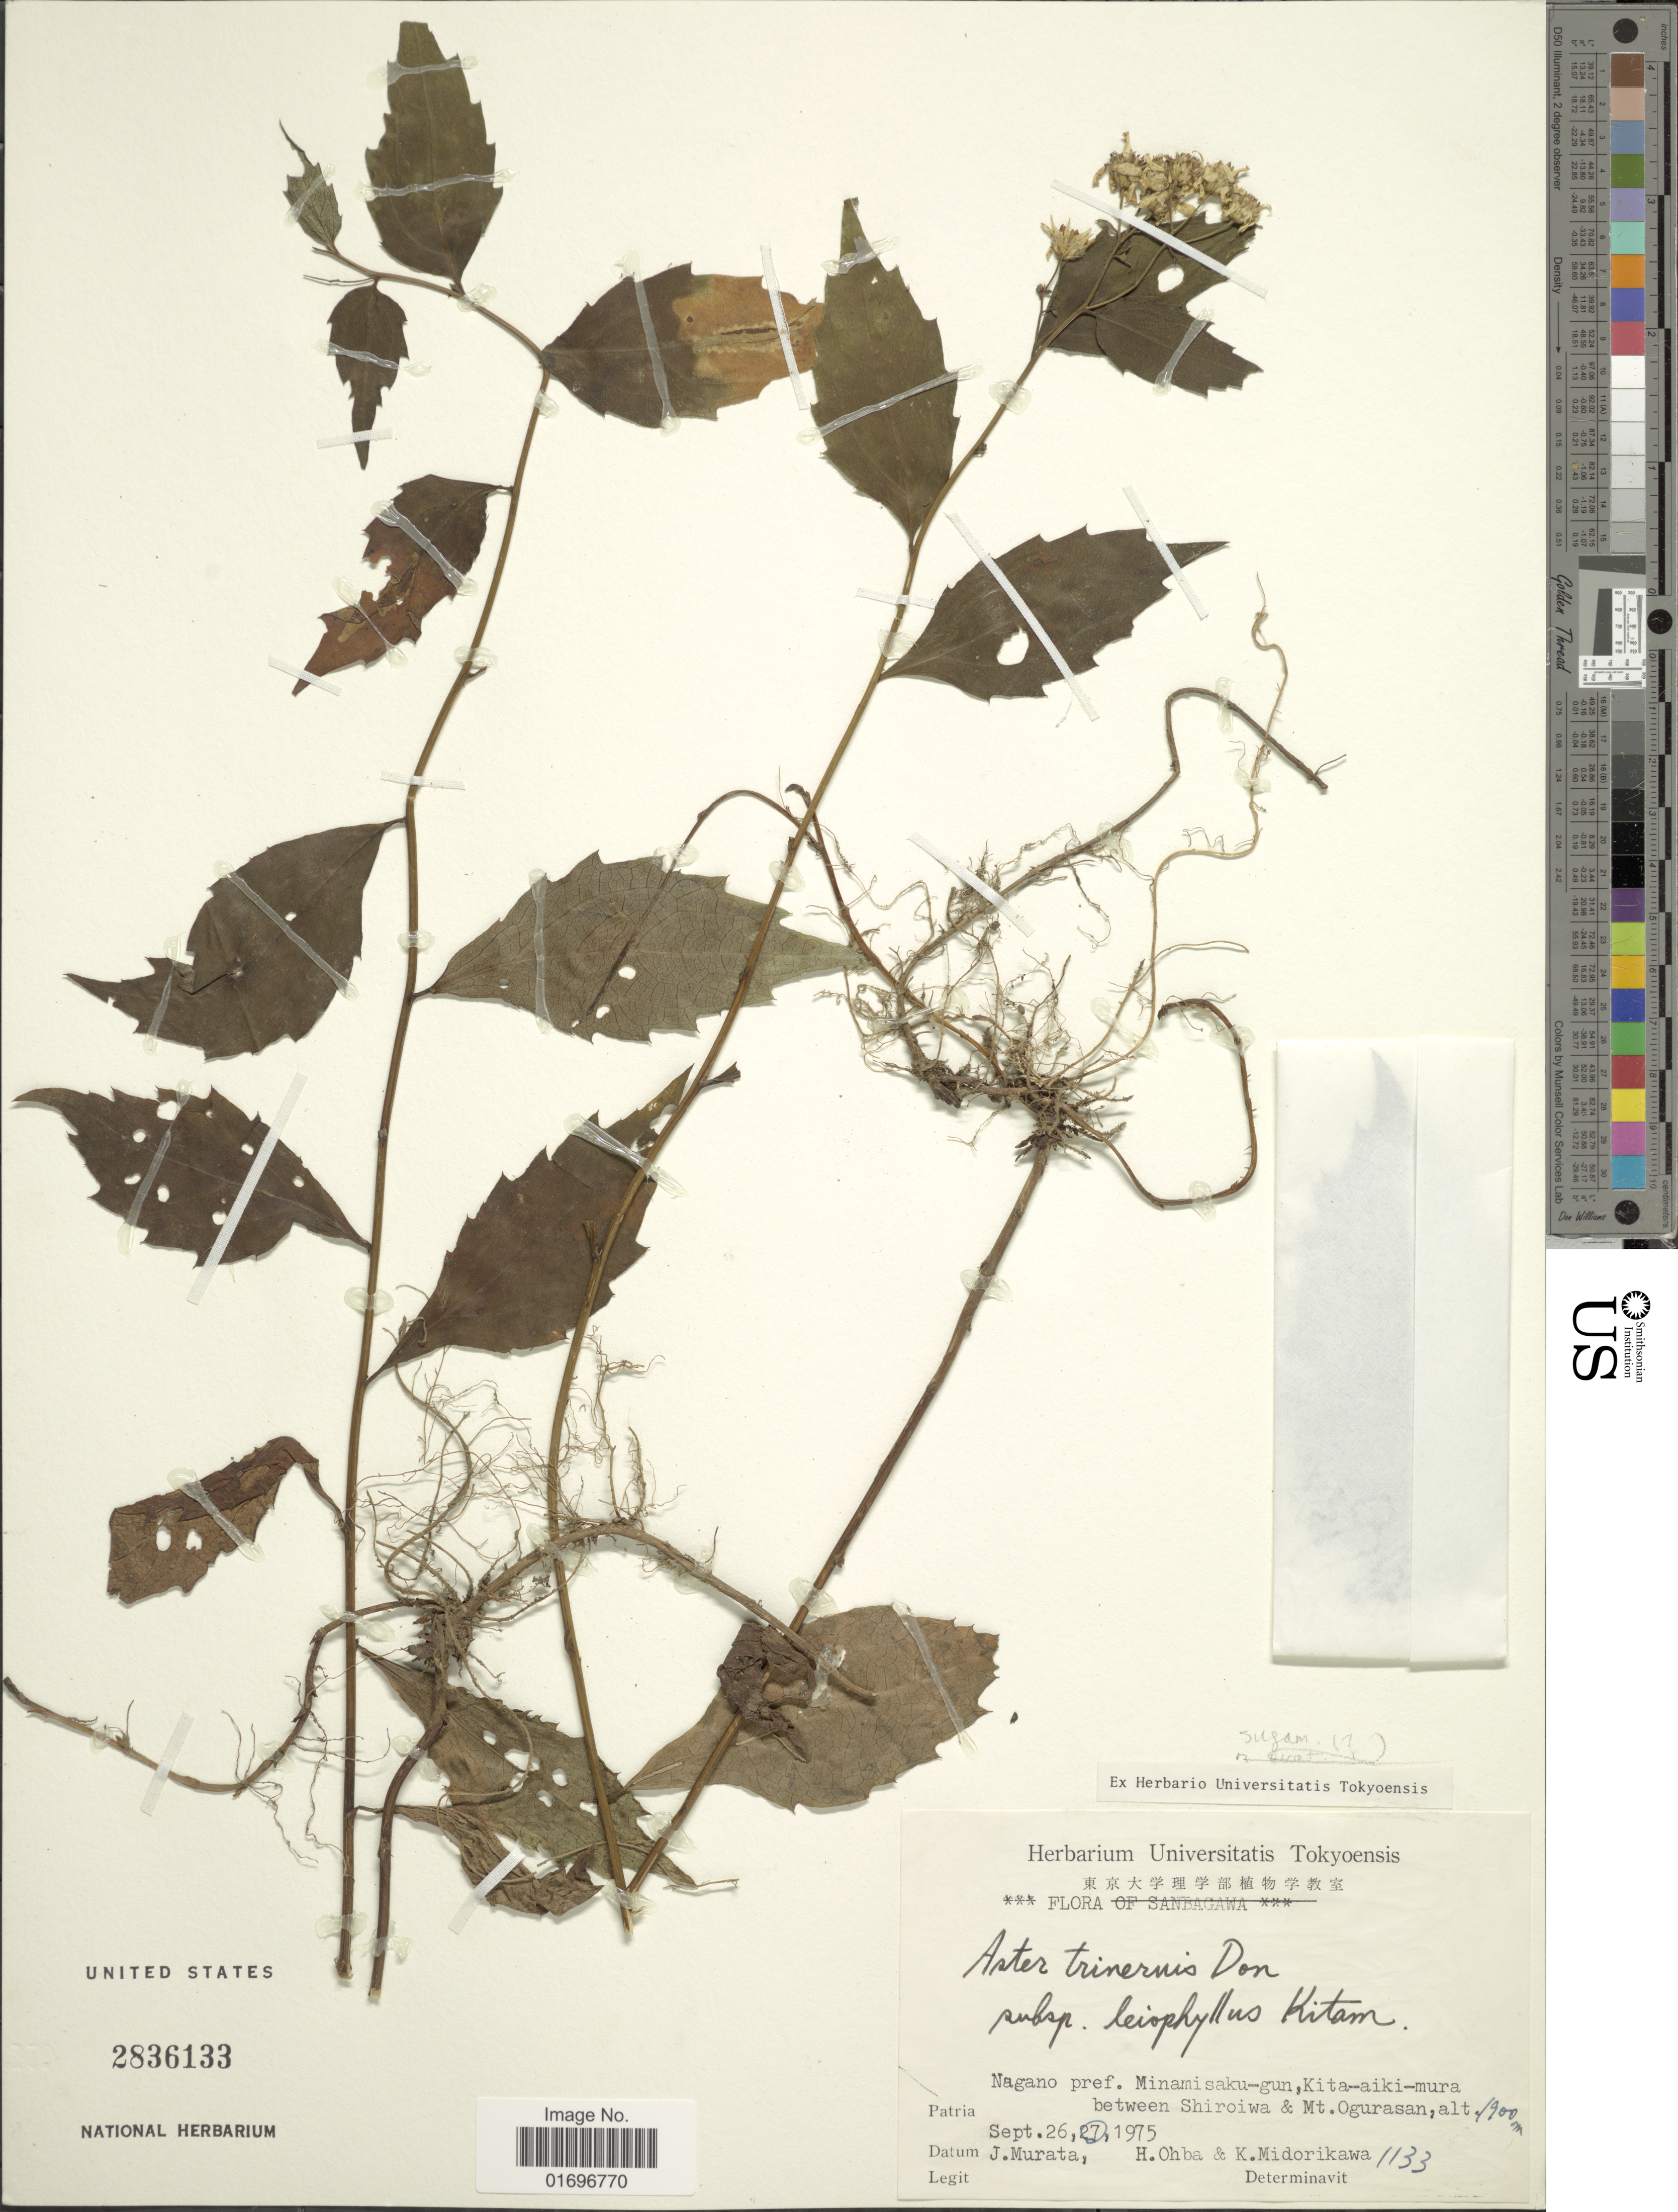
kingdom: Plantae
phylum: Tracheophyta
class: Magnoliopsida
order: Asterales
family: Asteraceae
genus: Aster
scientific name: Aster trinervius subsp. leiophyllus Kitam. subsp. nov. ined.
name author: Roxb. ex D. Don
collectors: J. Murata, H. Ohba & K. Midorikawa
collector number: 1133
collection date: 1975-09-27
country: Japan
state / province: Nagano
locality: Nagano pref. Minamisaku-gun, Kita-aiki-mura between Shiroiwa & Mt. Ogurasan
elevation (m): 1900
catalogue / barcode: US 2836133